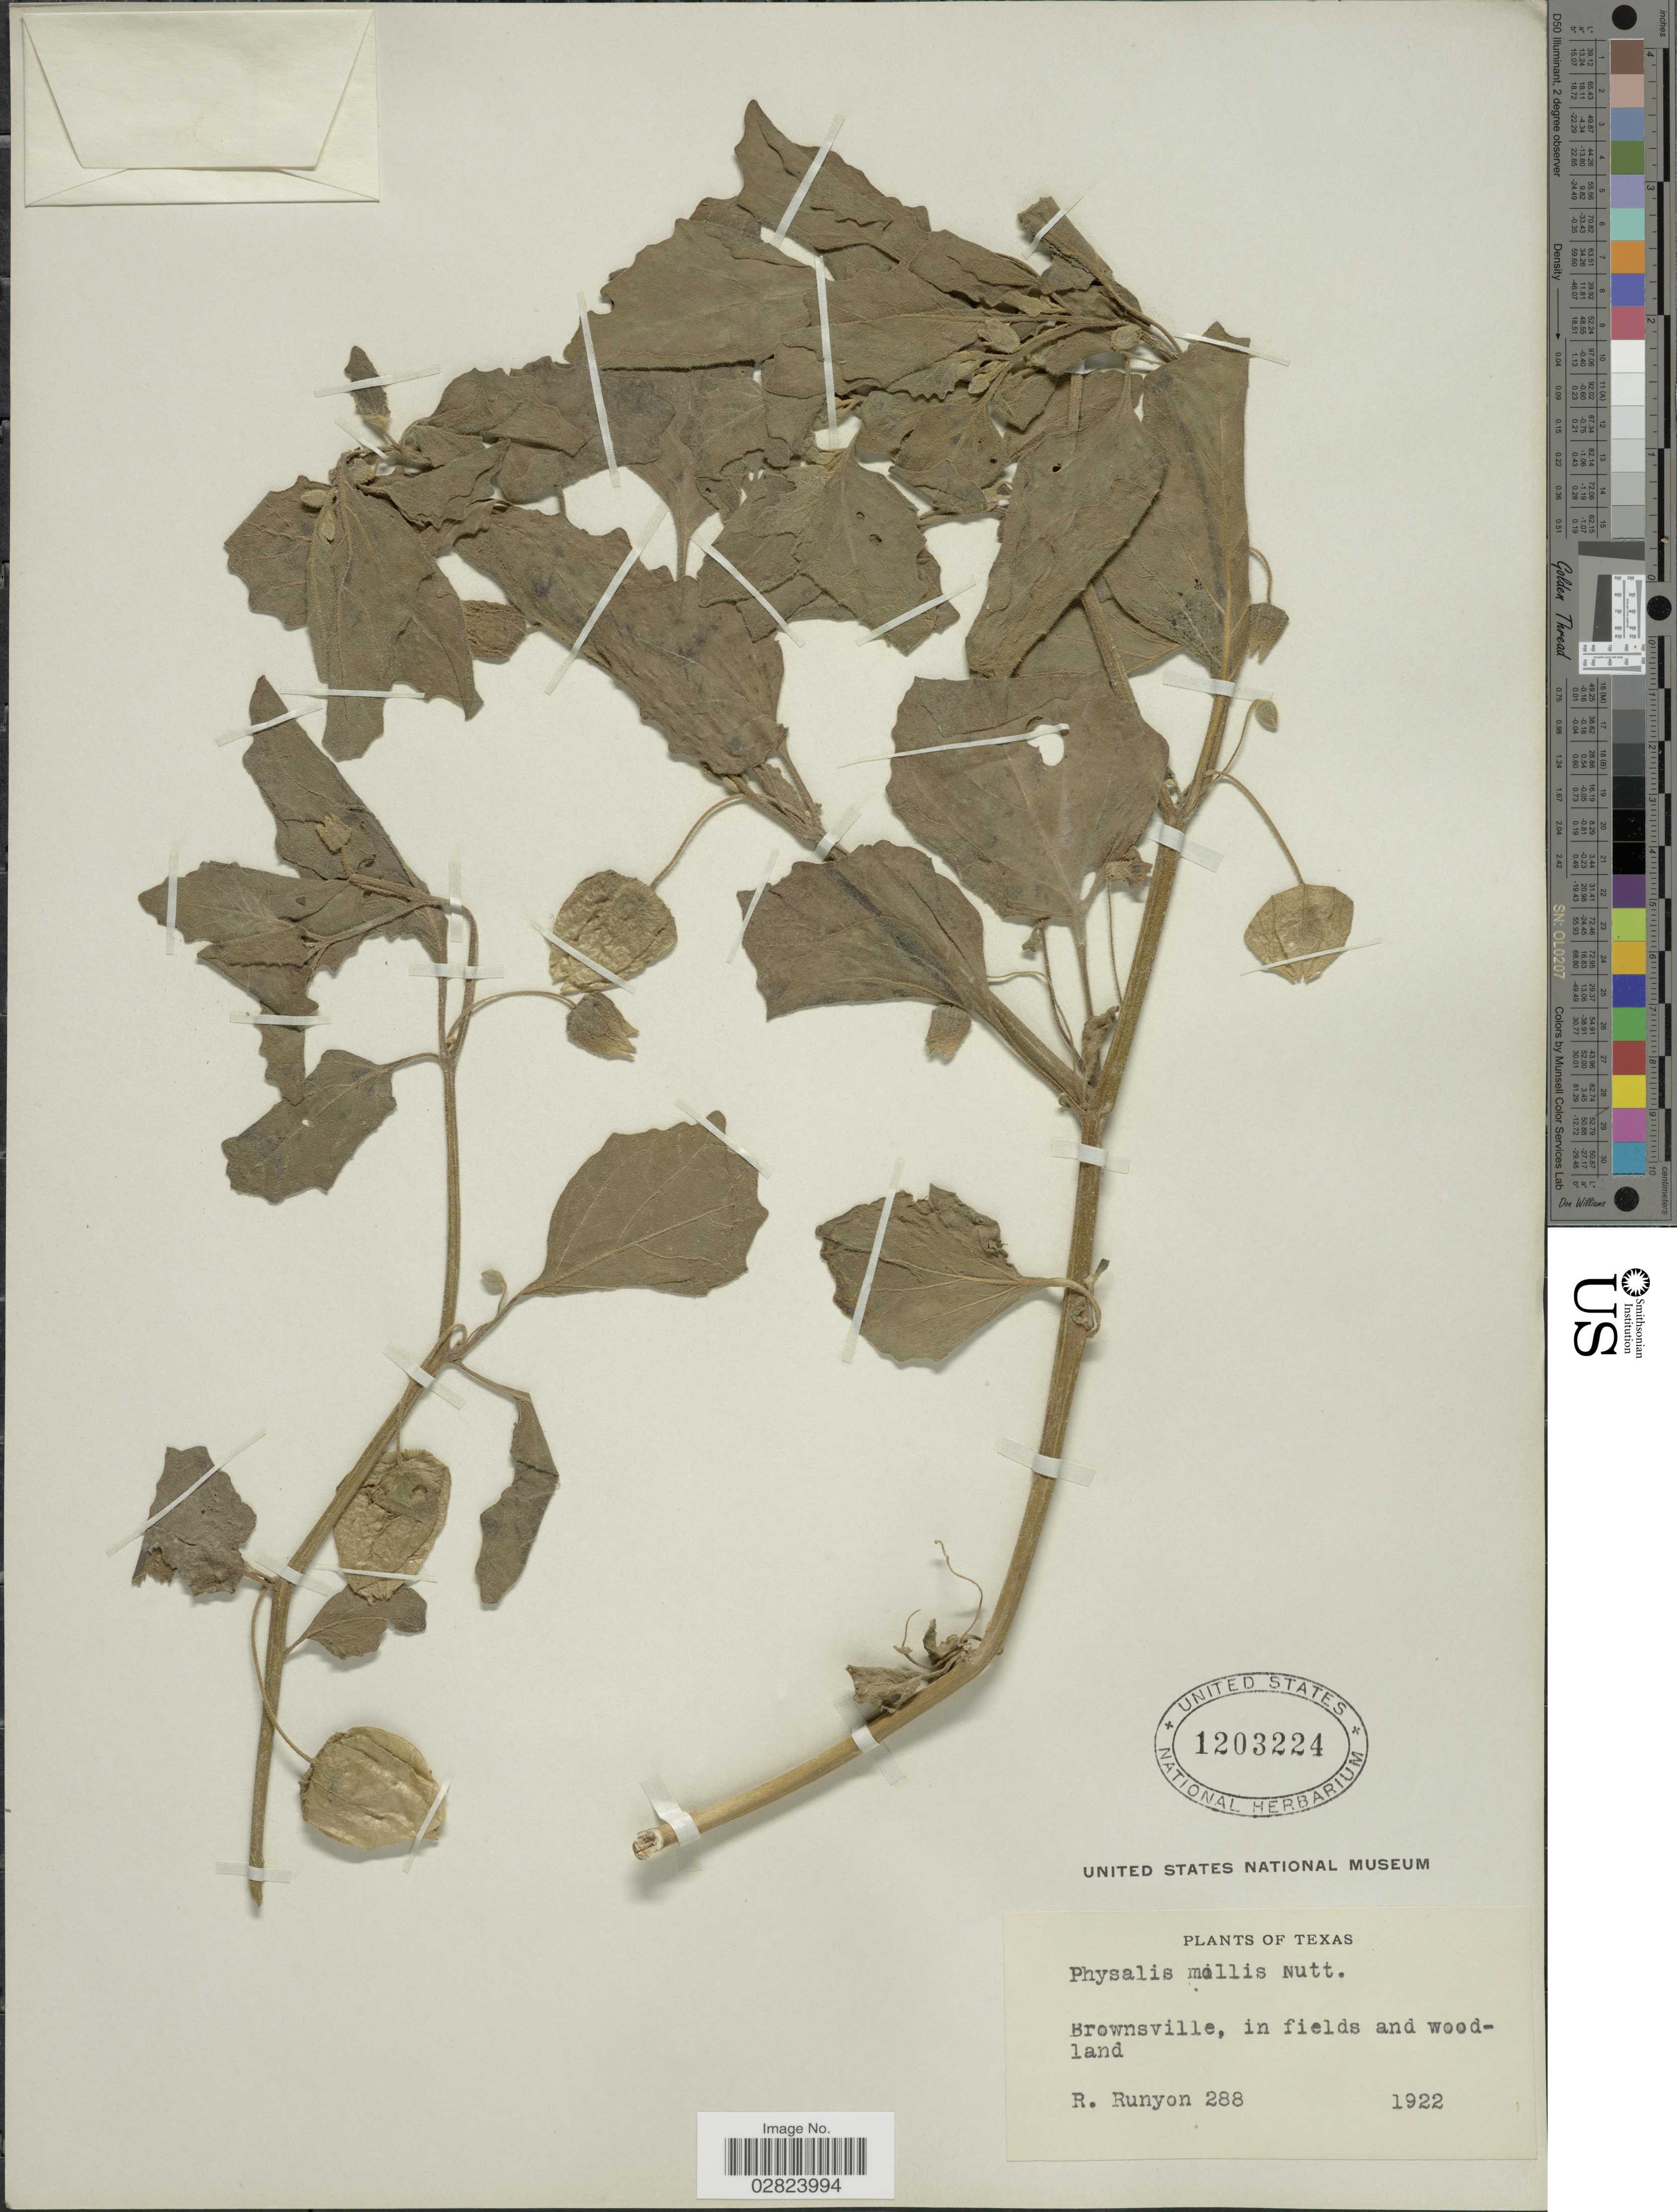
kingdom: Plantae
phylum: Tracheophyta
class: Magnoliopsida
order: Solanales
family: Solanaceae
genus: Physalis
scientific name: Physalis mollis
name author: Nutt.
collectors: R. Runyon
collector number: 288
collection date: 1922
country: United States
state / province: Texas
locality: Brownsville.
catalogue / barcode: US 1203224